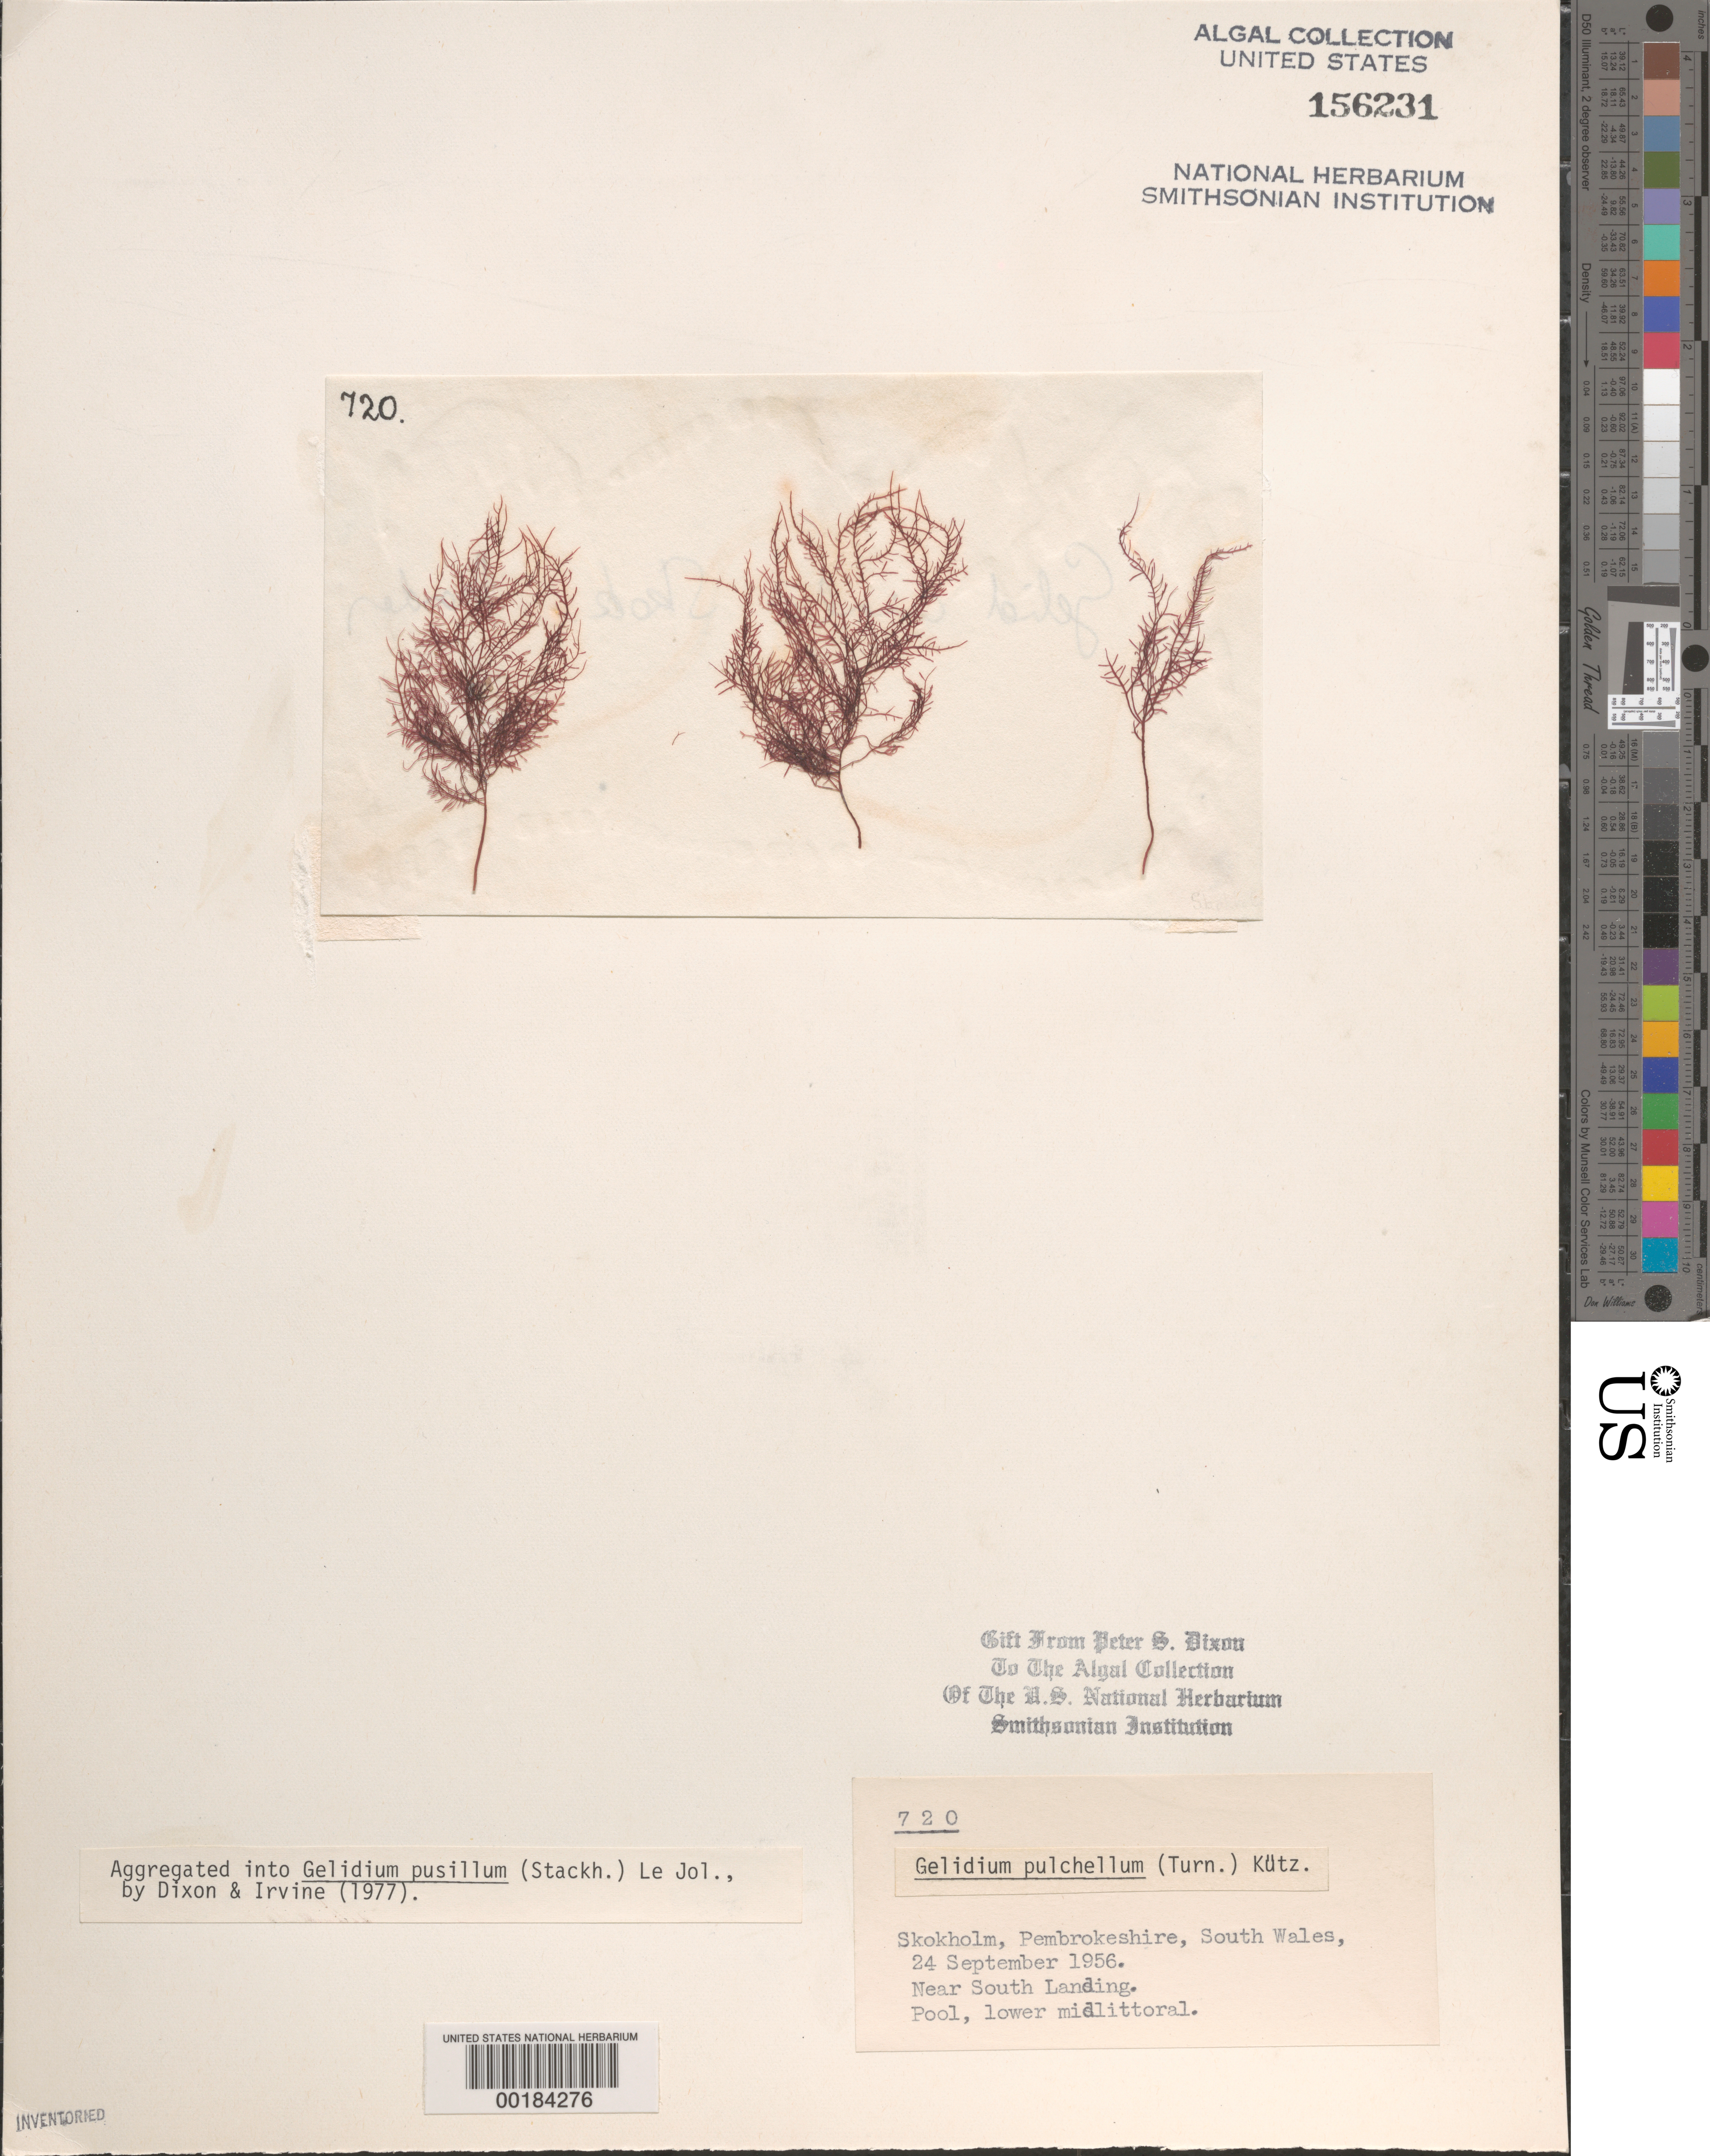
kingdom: Plantae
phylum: Rhodophyta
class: Florideophyceae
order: Gelidiales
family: Gelidiaceae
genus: Gelidium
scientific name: Gelidium pusillum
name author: (Stackh.) Le Jol.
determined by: Dixon, P. S.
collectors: P. S. Dixon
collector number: PSD 720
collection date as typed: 24 Sep 1956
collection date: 1956-09-24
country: United Kingdom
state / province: Wales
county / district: Dyfed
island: Skokholm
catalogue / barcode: US 156231